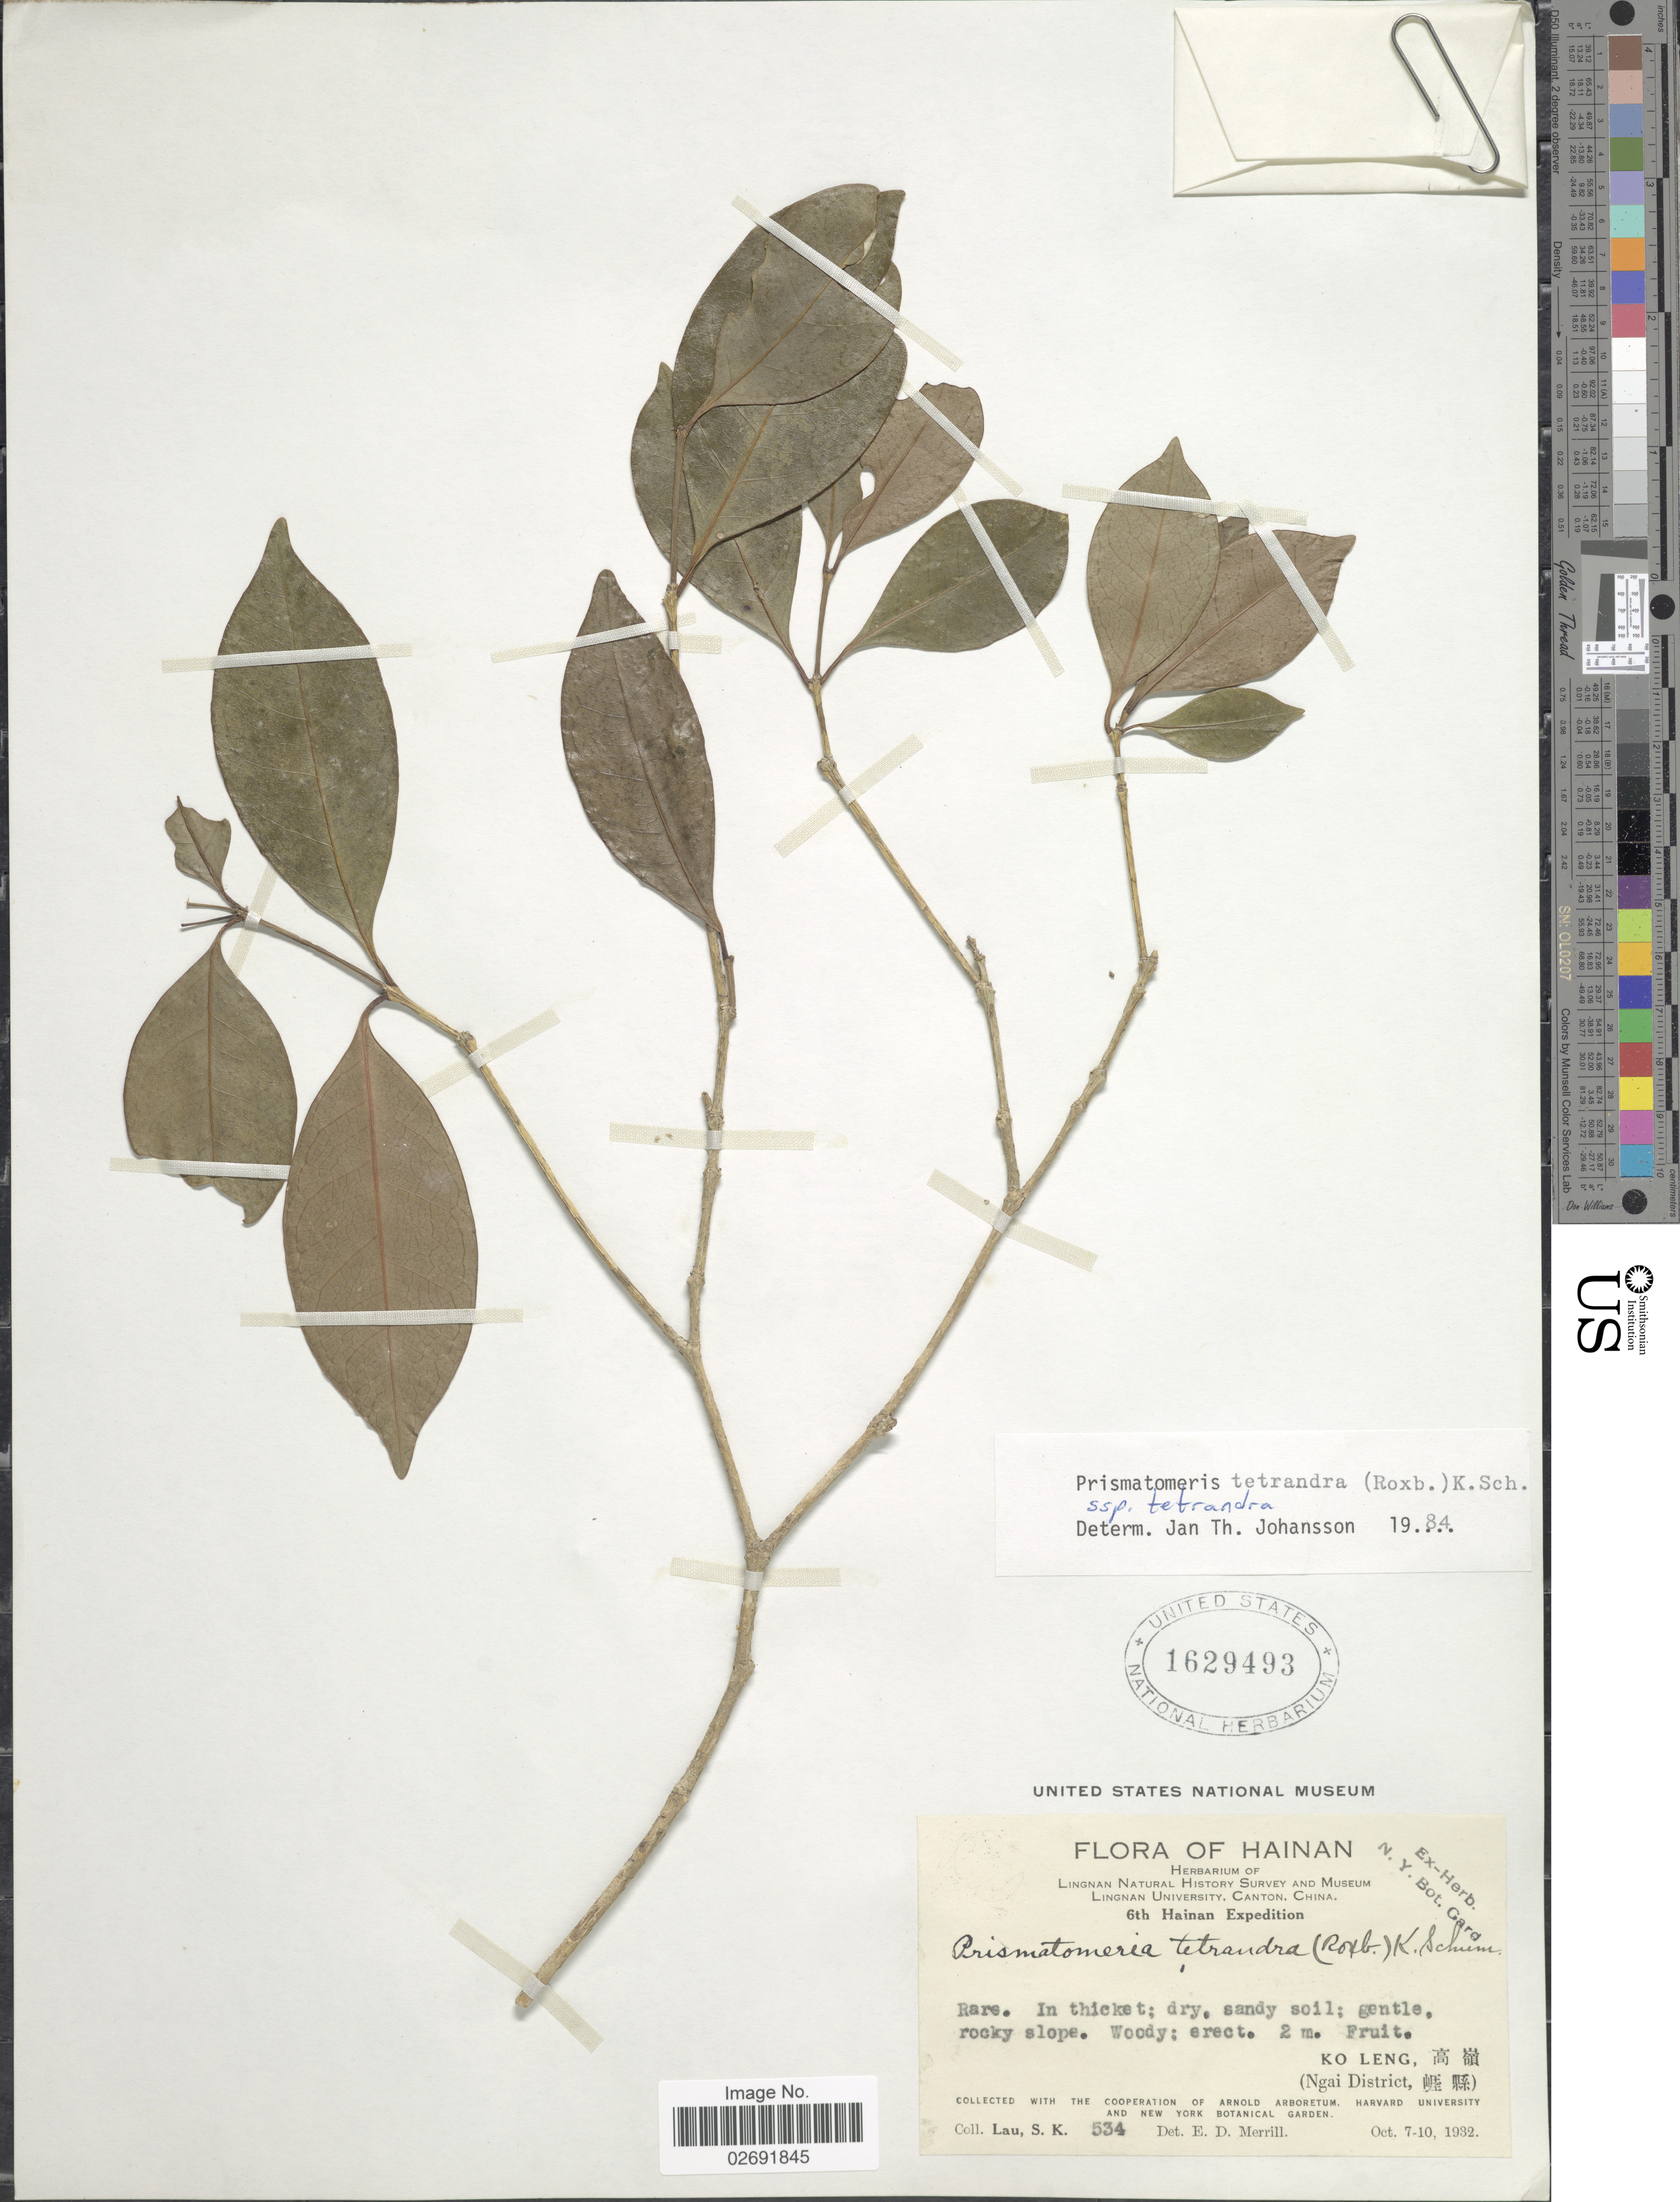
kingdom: Plantae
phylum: Tracheophyta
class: Magnoliopsida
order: Gentianales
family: Rubiaceae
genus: Prismatomeris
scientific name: Prismatomeris tetrandra subsp. tetrandra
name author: (Roxb.) K. Schum.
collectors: S. K. Lau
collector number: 534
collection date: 1932-10-07/1932-10-10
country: China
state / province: Hainan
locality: In thicket; drysandy soil; gentle rocky slope. Woody; Ko Leng, (Ngai District)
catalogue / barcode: US 1629493